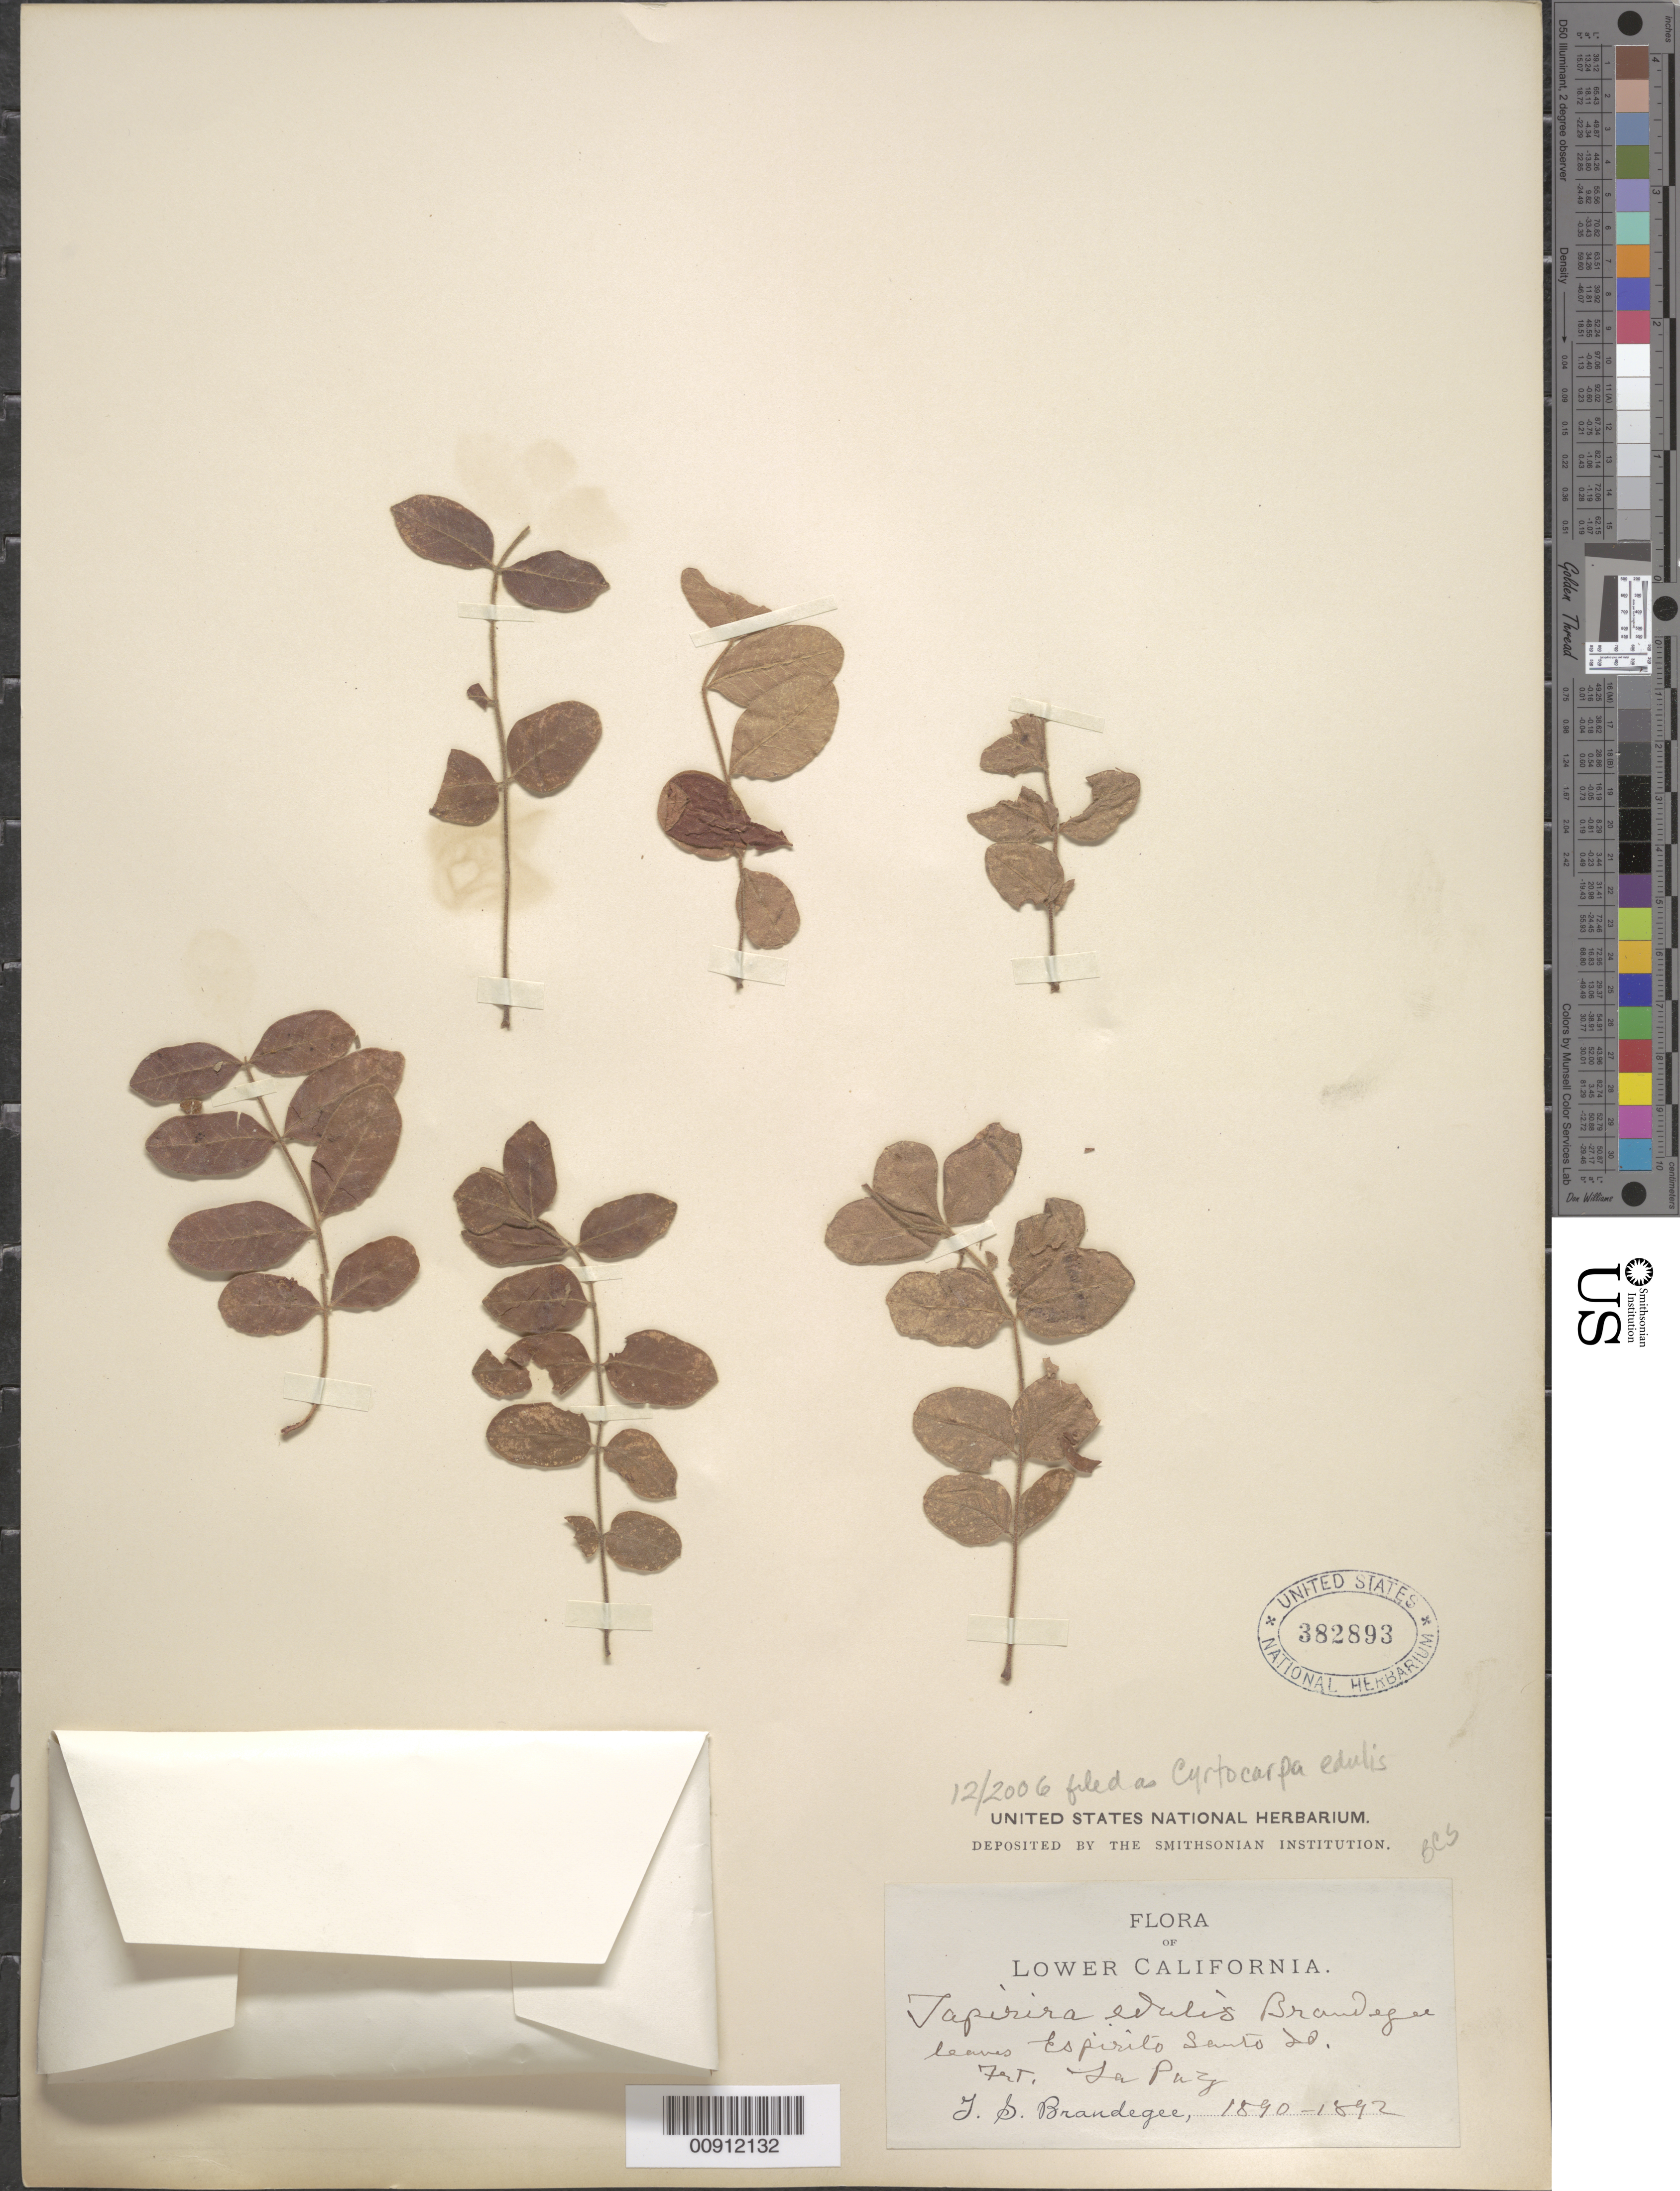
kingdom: Plantae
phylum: Tracheophyta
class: Magnoliopsida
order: Sapindales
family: Anacardiaceae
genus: Cyrtocarpa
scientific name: Cyrtocarpa edulis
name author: (Brandegee) Standl.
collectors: T. S. Brandegee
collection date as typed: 1890 to -- --- 1892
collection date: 1890/1892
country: Mexico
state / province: Baja California Sur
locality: Leaves Espíritu Santo Is. Fruit La Paz. Lower California.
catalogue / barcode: US 382893